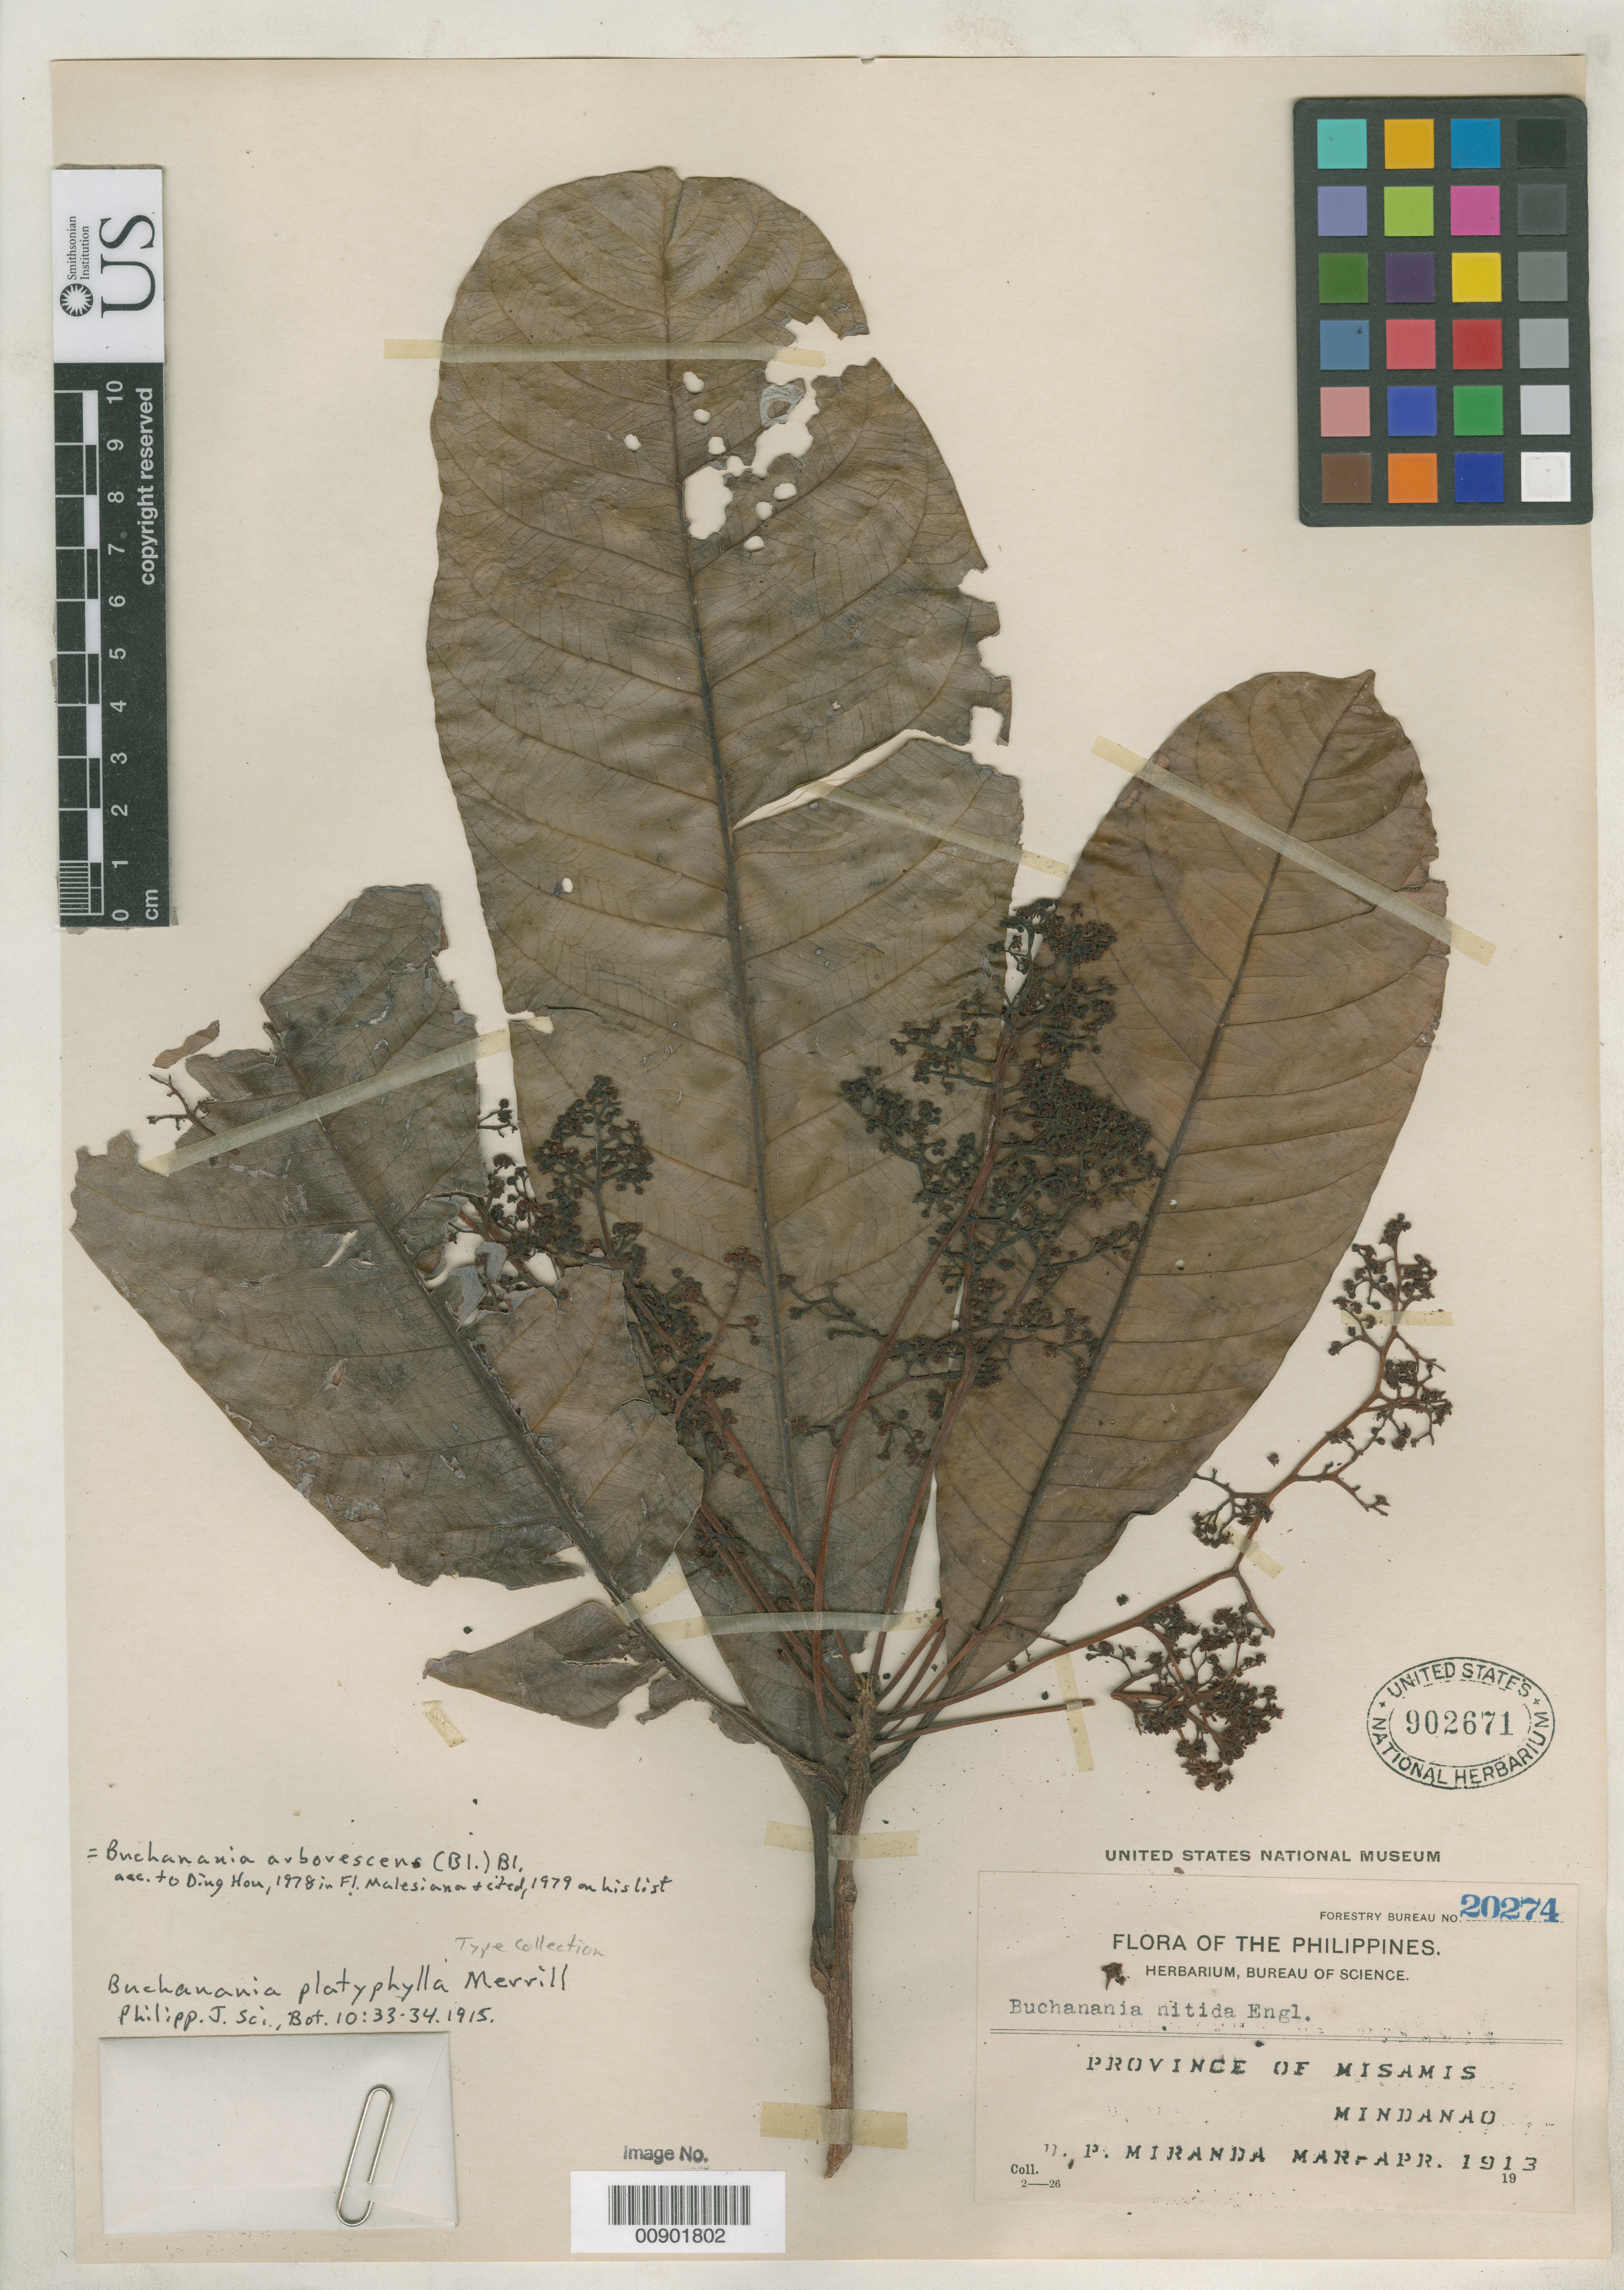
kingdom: Plantae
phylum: Tracheophyta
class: Magnoliopsida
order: Sapindales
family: Anacardiaceae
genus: Buchanania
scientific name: Buchanania platyphylla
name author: Merr.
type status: Isotype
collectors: D. P. Miranda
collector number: For. Bur. 20274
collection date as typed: Mar 1913 to -- Apr 1913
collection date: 1913-03/1913-04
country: Philippines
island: Mindanao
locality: Province of Misamis, Mindanao.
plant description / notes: Cited by Ding Hou 1978, Fl. Malesiana.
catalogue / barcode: US 902671